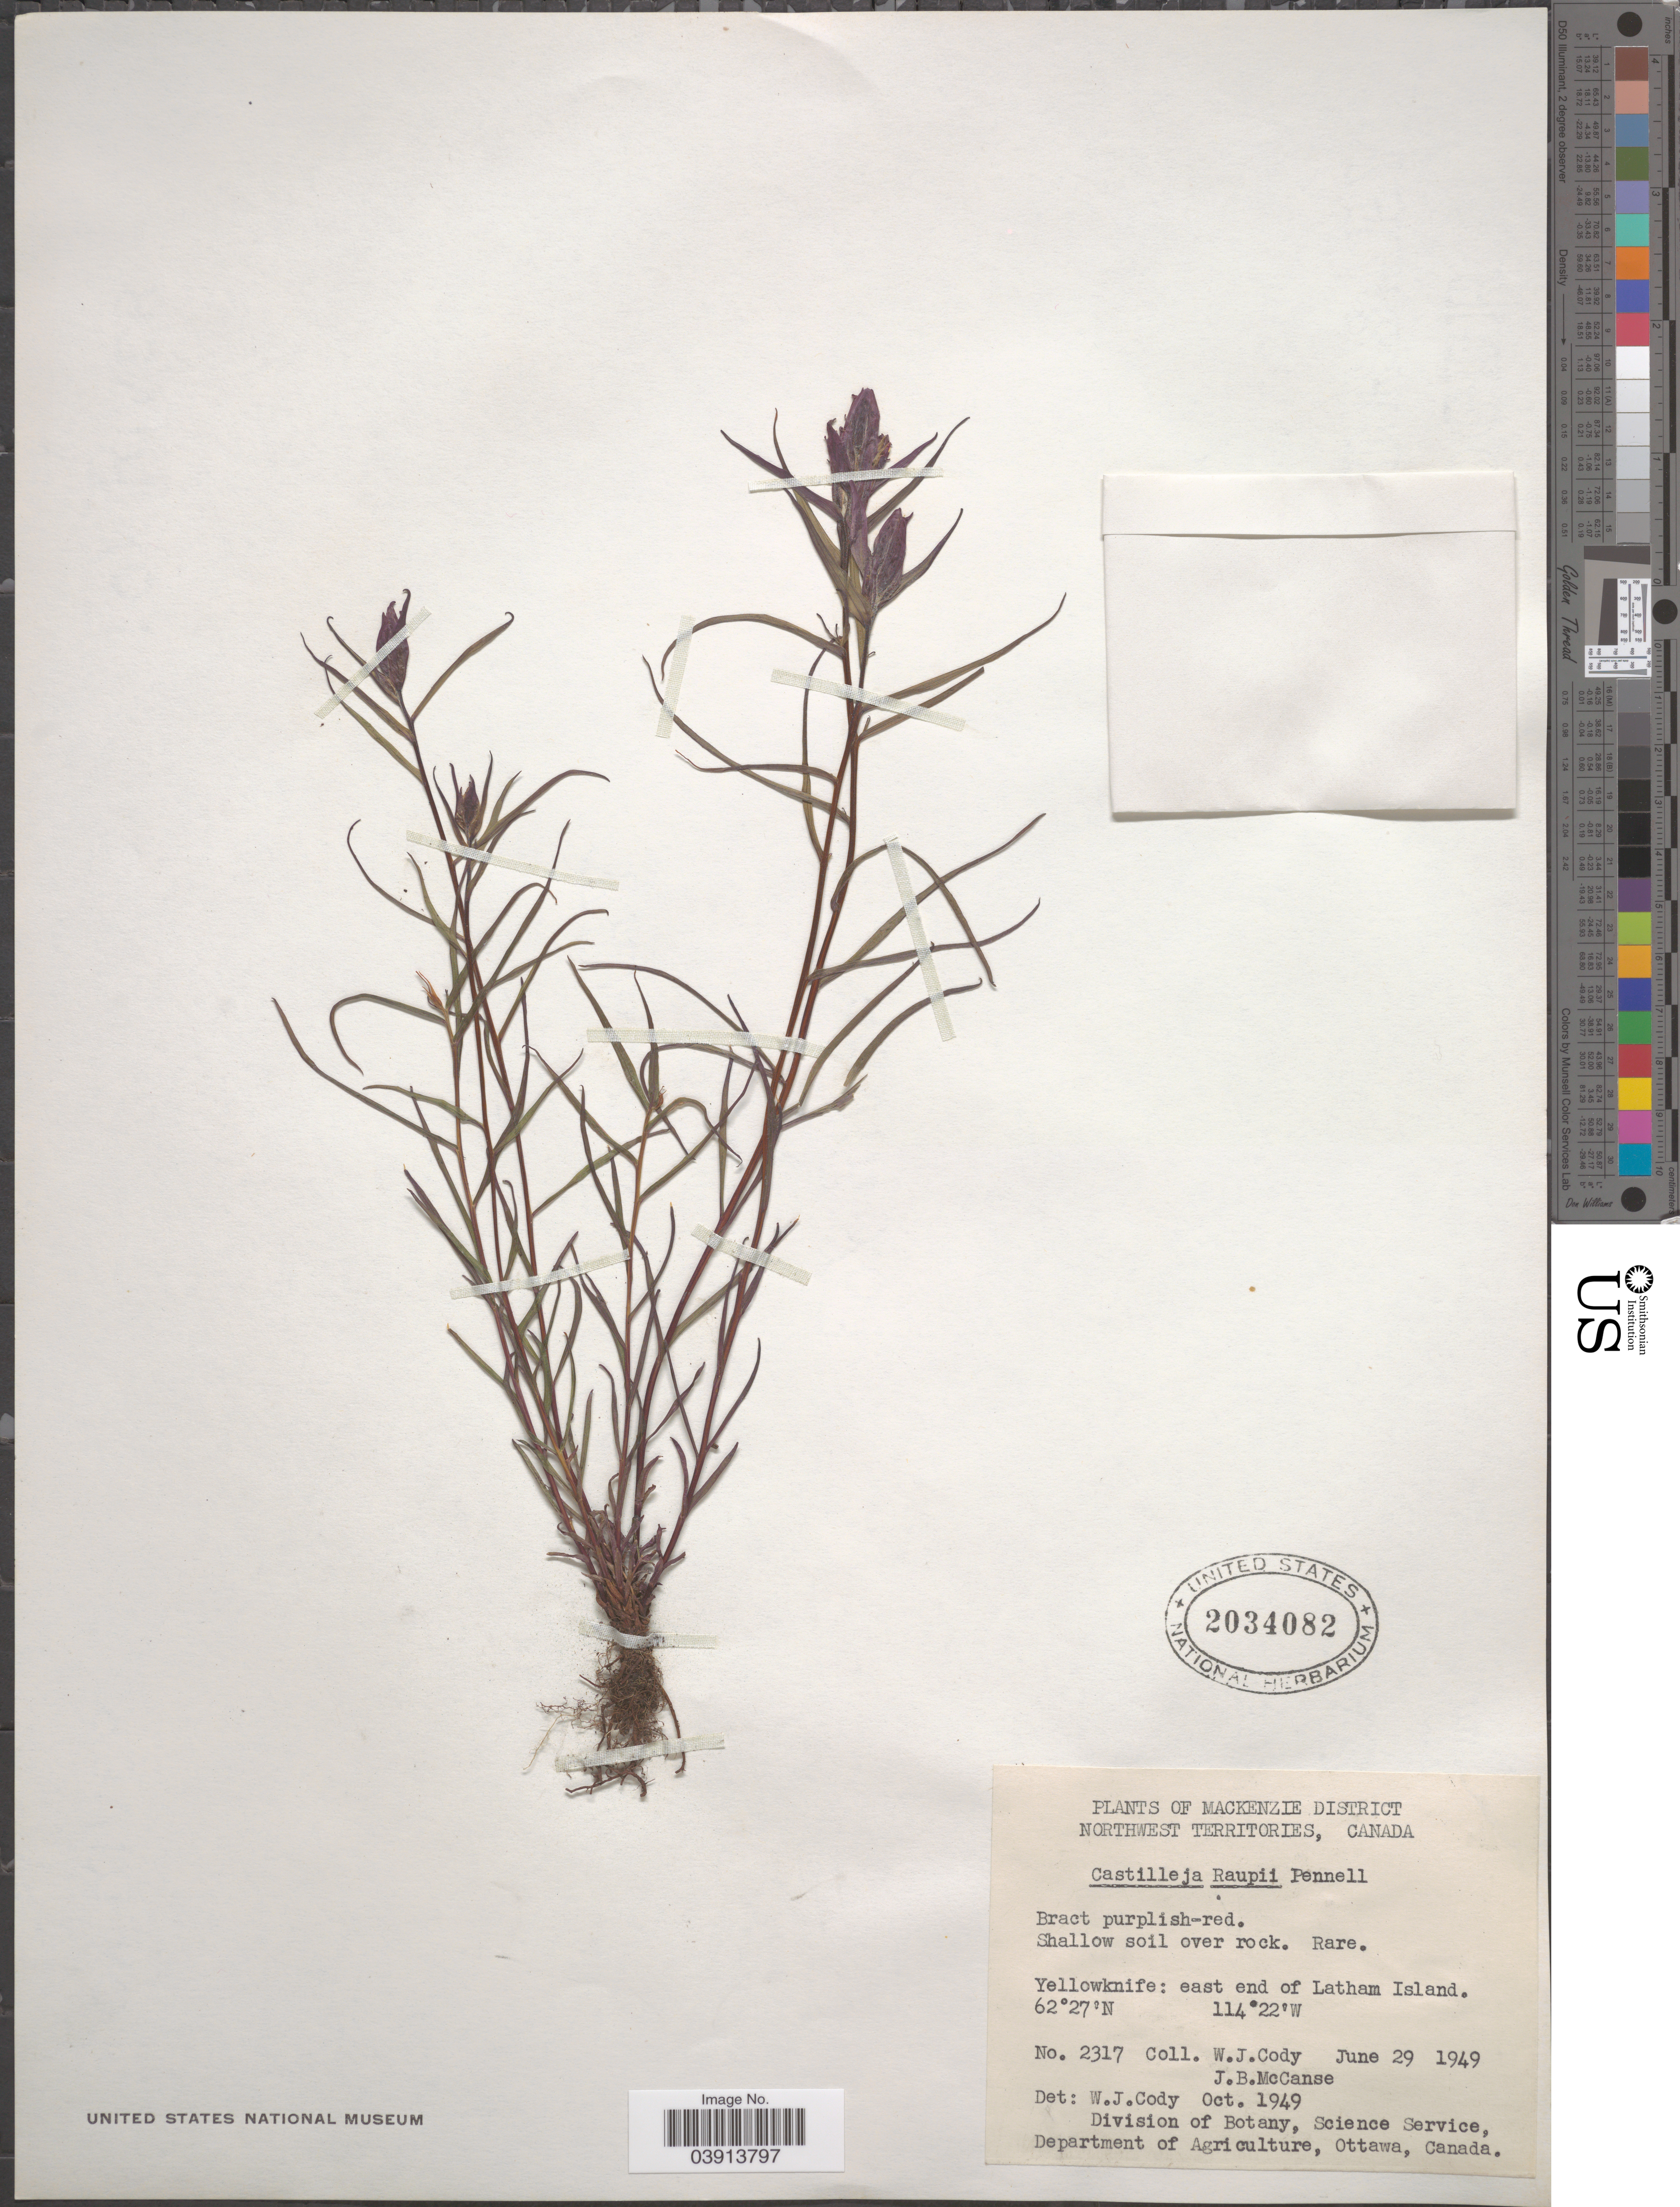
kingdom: Plantae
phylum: Tracheophyta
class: Magnoliopsida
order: Lamiales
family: Orobanchaceae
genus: Castilleja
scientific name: Castilleja raupii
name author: Pennell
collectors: W. Cody & J. McCanse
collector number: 2317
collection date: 1949-06-29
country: Canada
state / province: Northwest Territories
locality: Mackenzie District. Yellowknife: east end of Latham Island.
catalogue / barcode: US 2034082